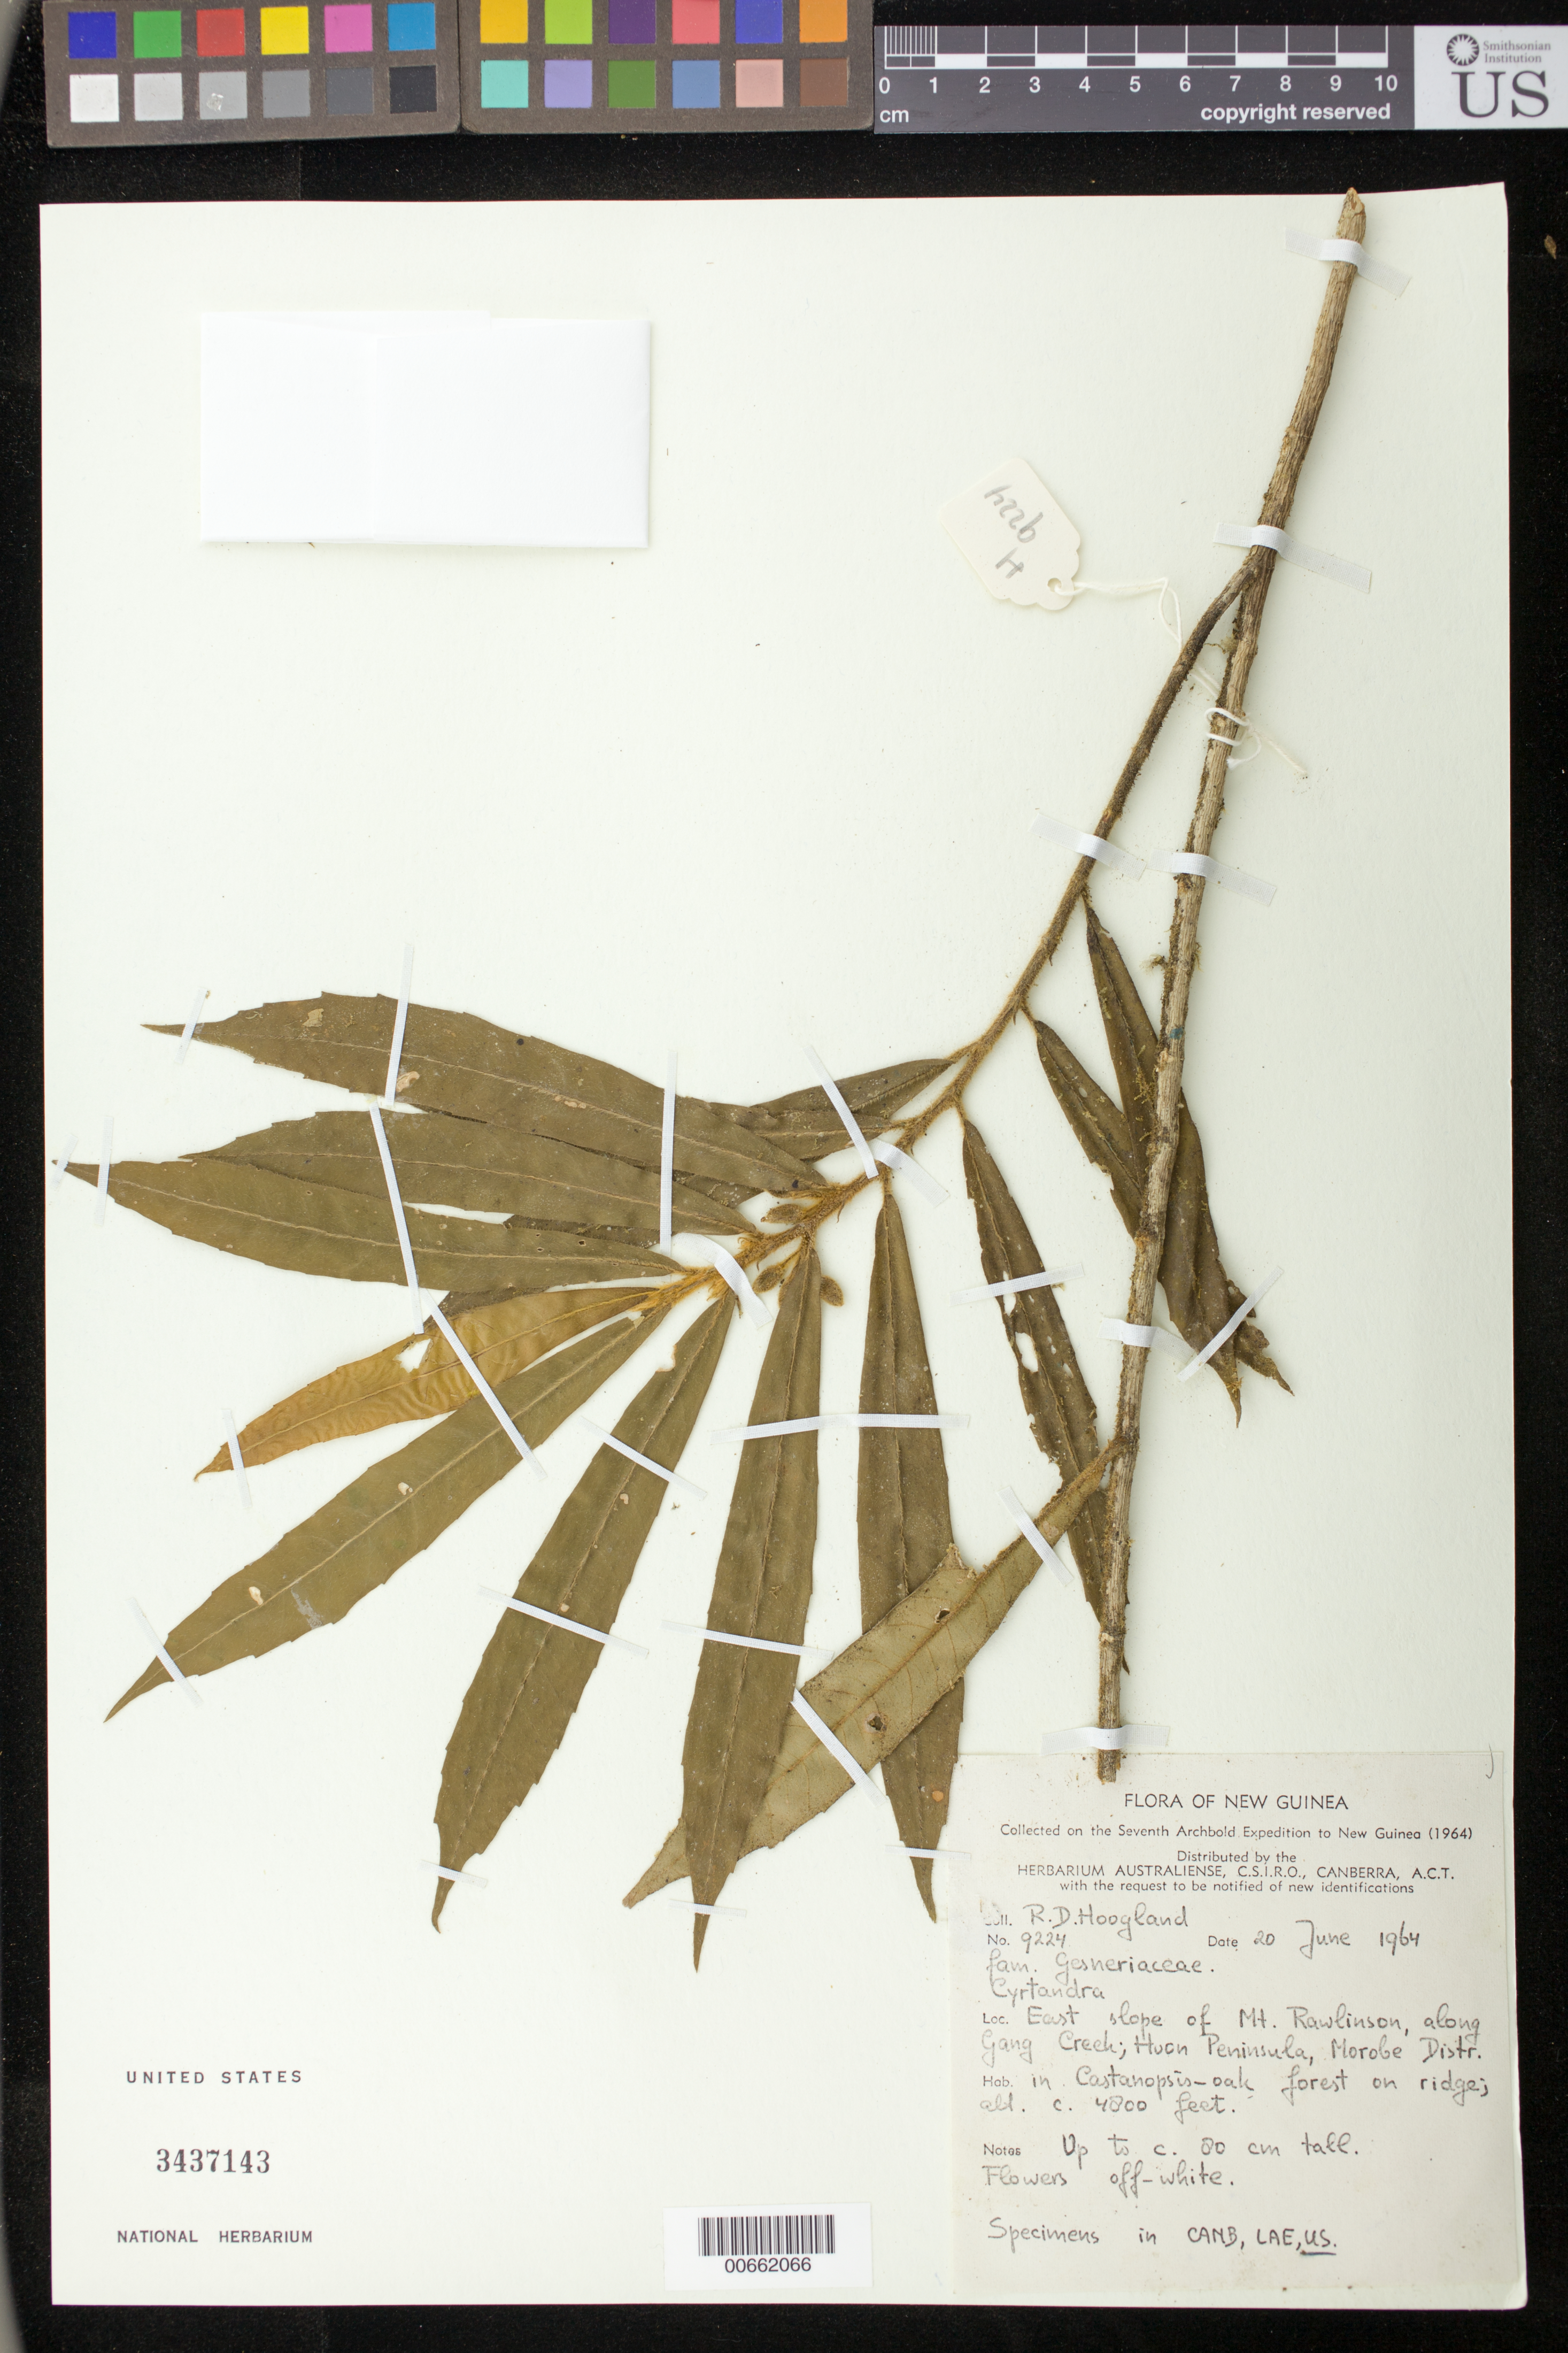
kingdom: Plantae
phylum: Tracheophyta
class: Magnoliopsida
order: Lamiales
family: Gesneriaceae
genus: Cyrtandra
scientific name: Cyrtandra sp.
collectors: R. D. Hoogland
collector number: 9224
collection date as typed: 20 Jun 1964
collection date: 1964-06-20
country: Papua New Guinea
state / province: Morobe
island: New Guinea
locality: East slope of Mt. Rawlinson, along Gang Creek; Huon Peninsula, Morobe Distr.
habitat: In Castanopsis-oak forest on ridge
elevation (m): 1463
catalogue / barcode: US 3437143